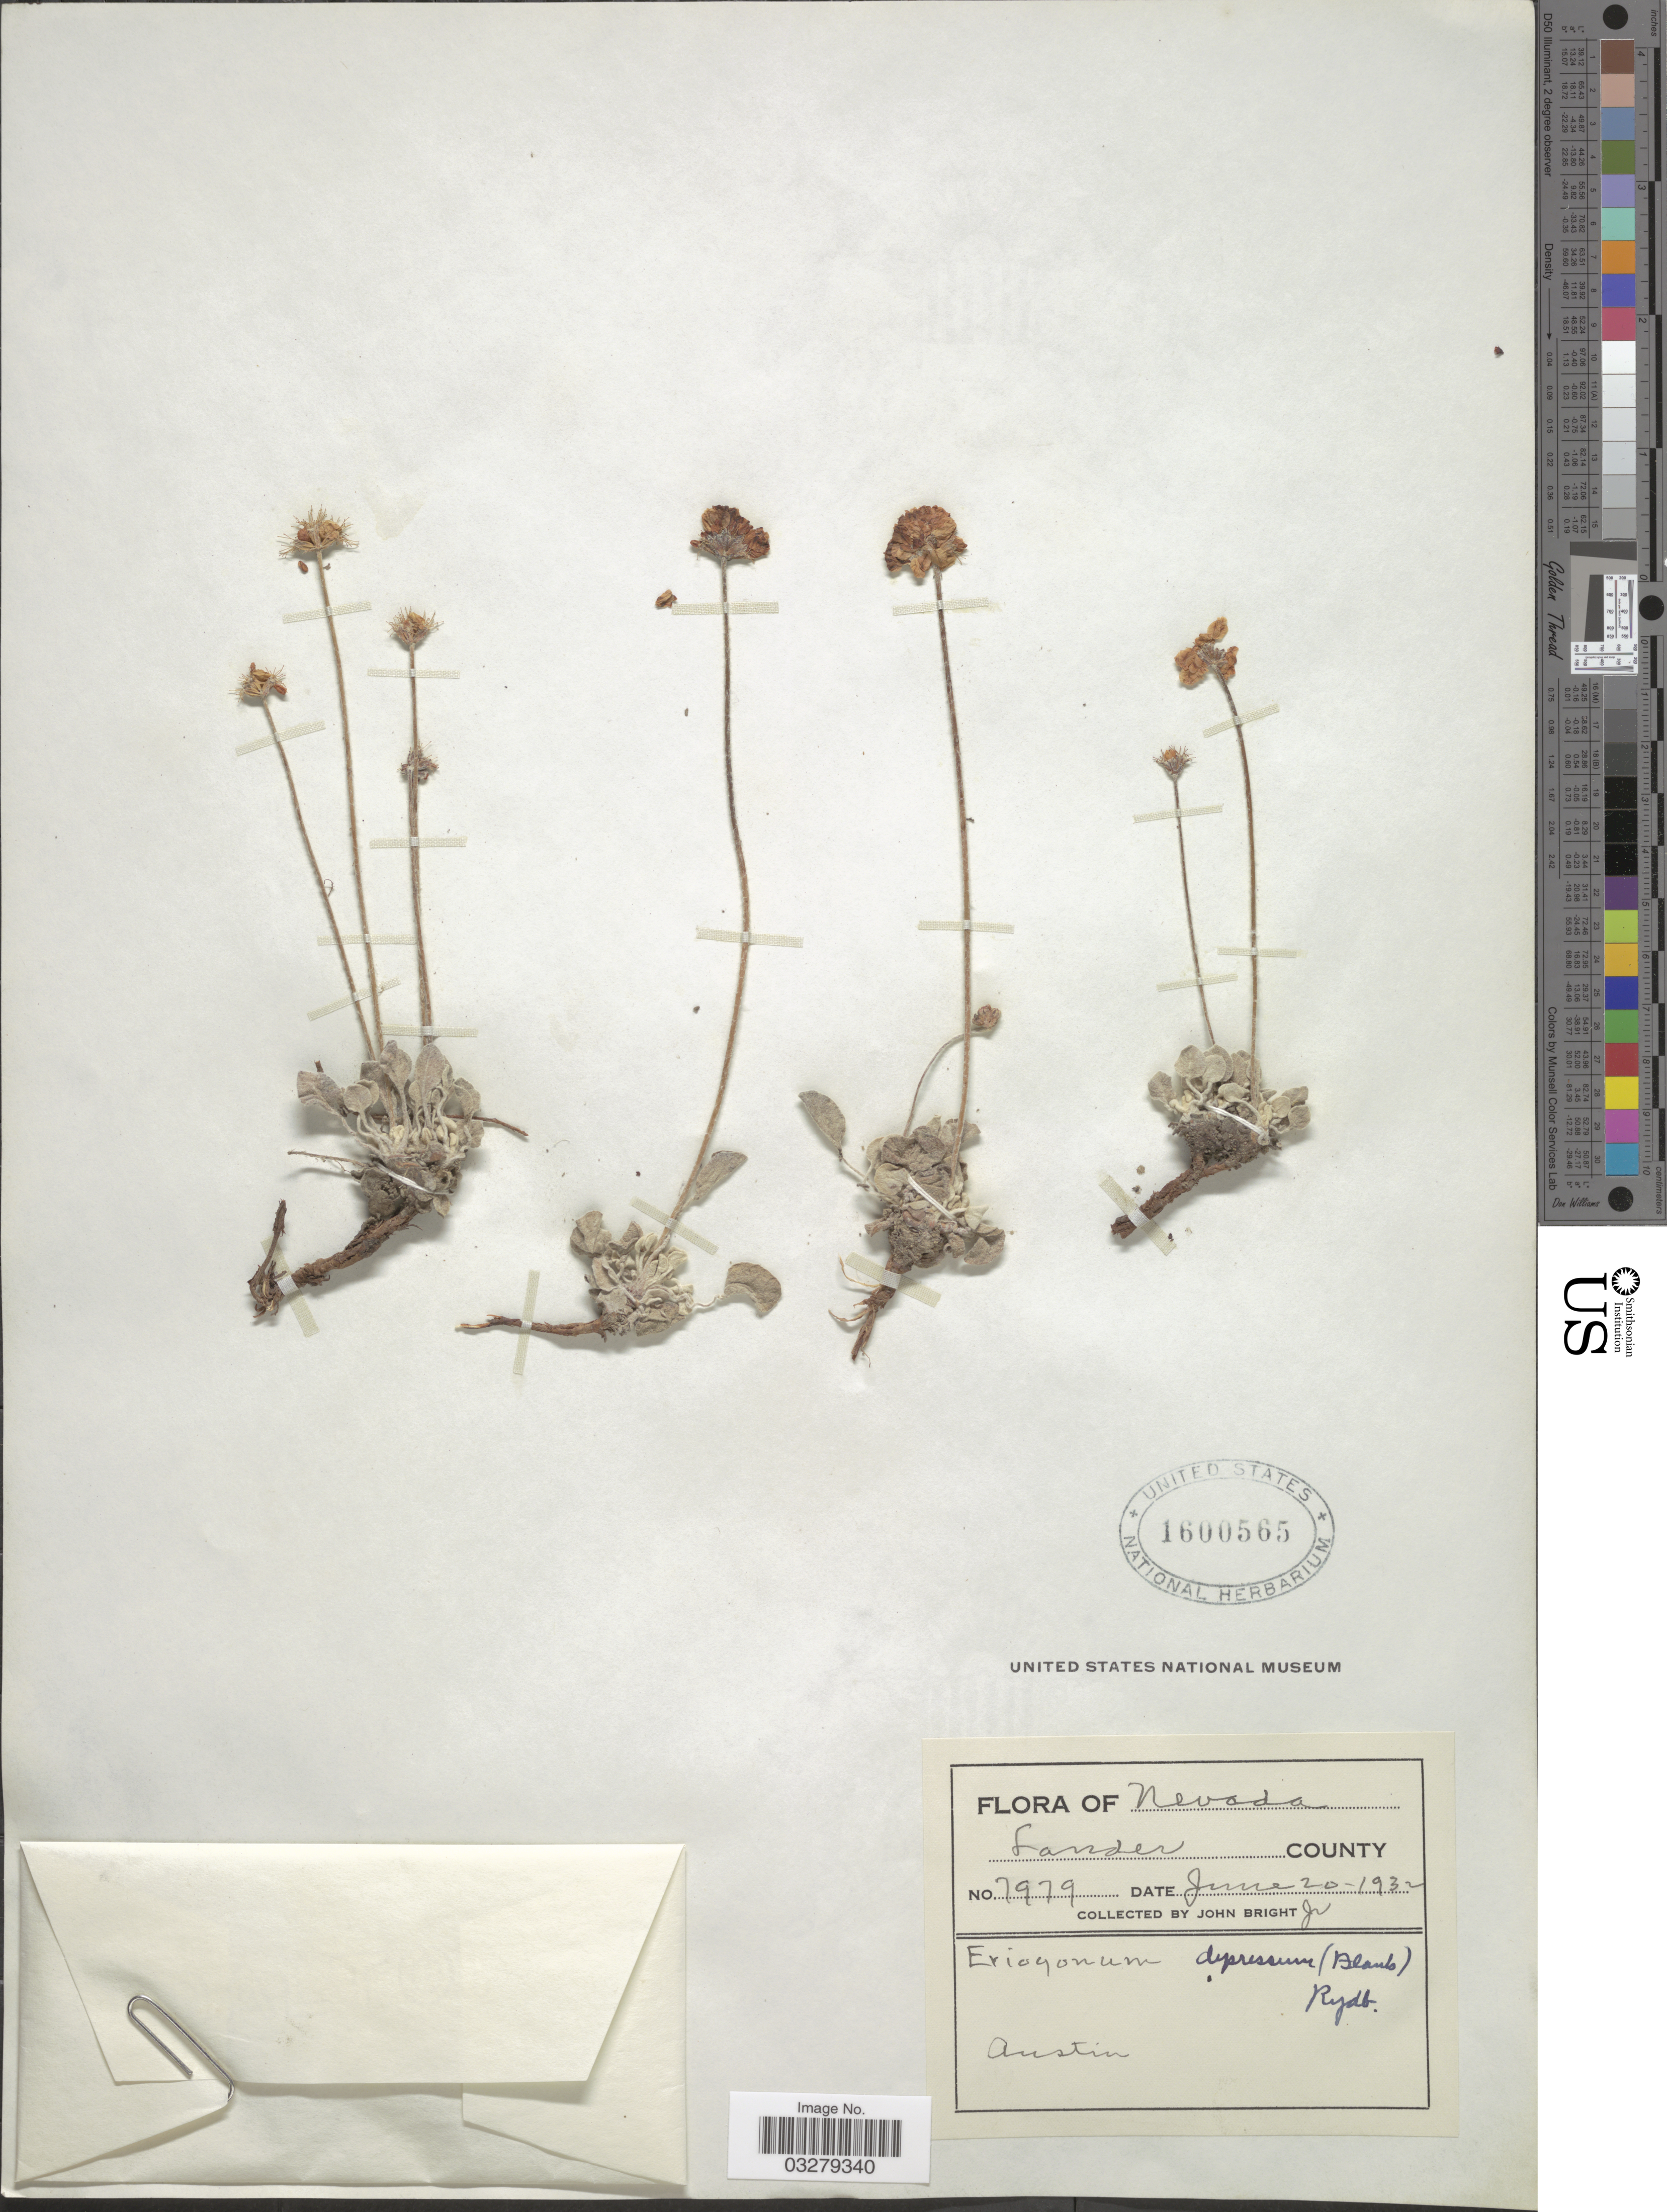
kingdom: Plantae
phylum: Tracheophyta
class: Magnoliopsida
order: Caryophyllales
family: Polygonaceae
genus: Eriogonum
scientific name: Eriogonum ovalifolium var. depressum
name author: Blank.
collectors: J. Bright Jr.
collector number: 7979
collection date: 1932-06-20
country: United States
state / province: Nevada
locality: Lander County, Austin.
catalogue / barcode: US 1600565